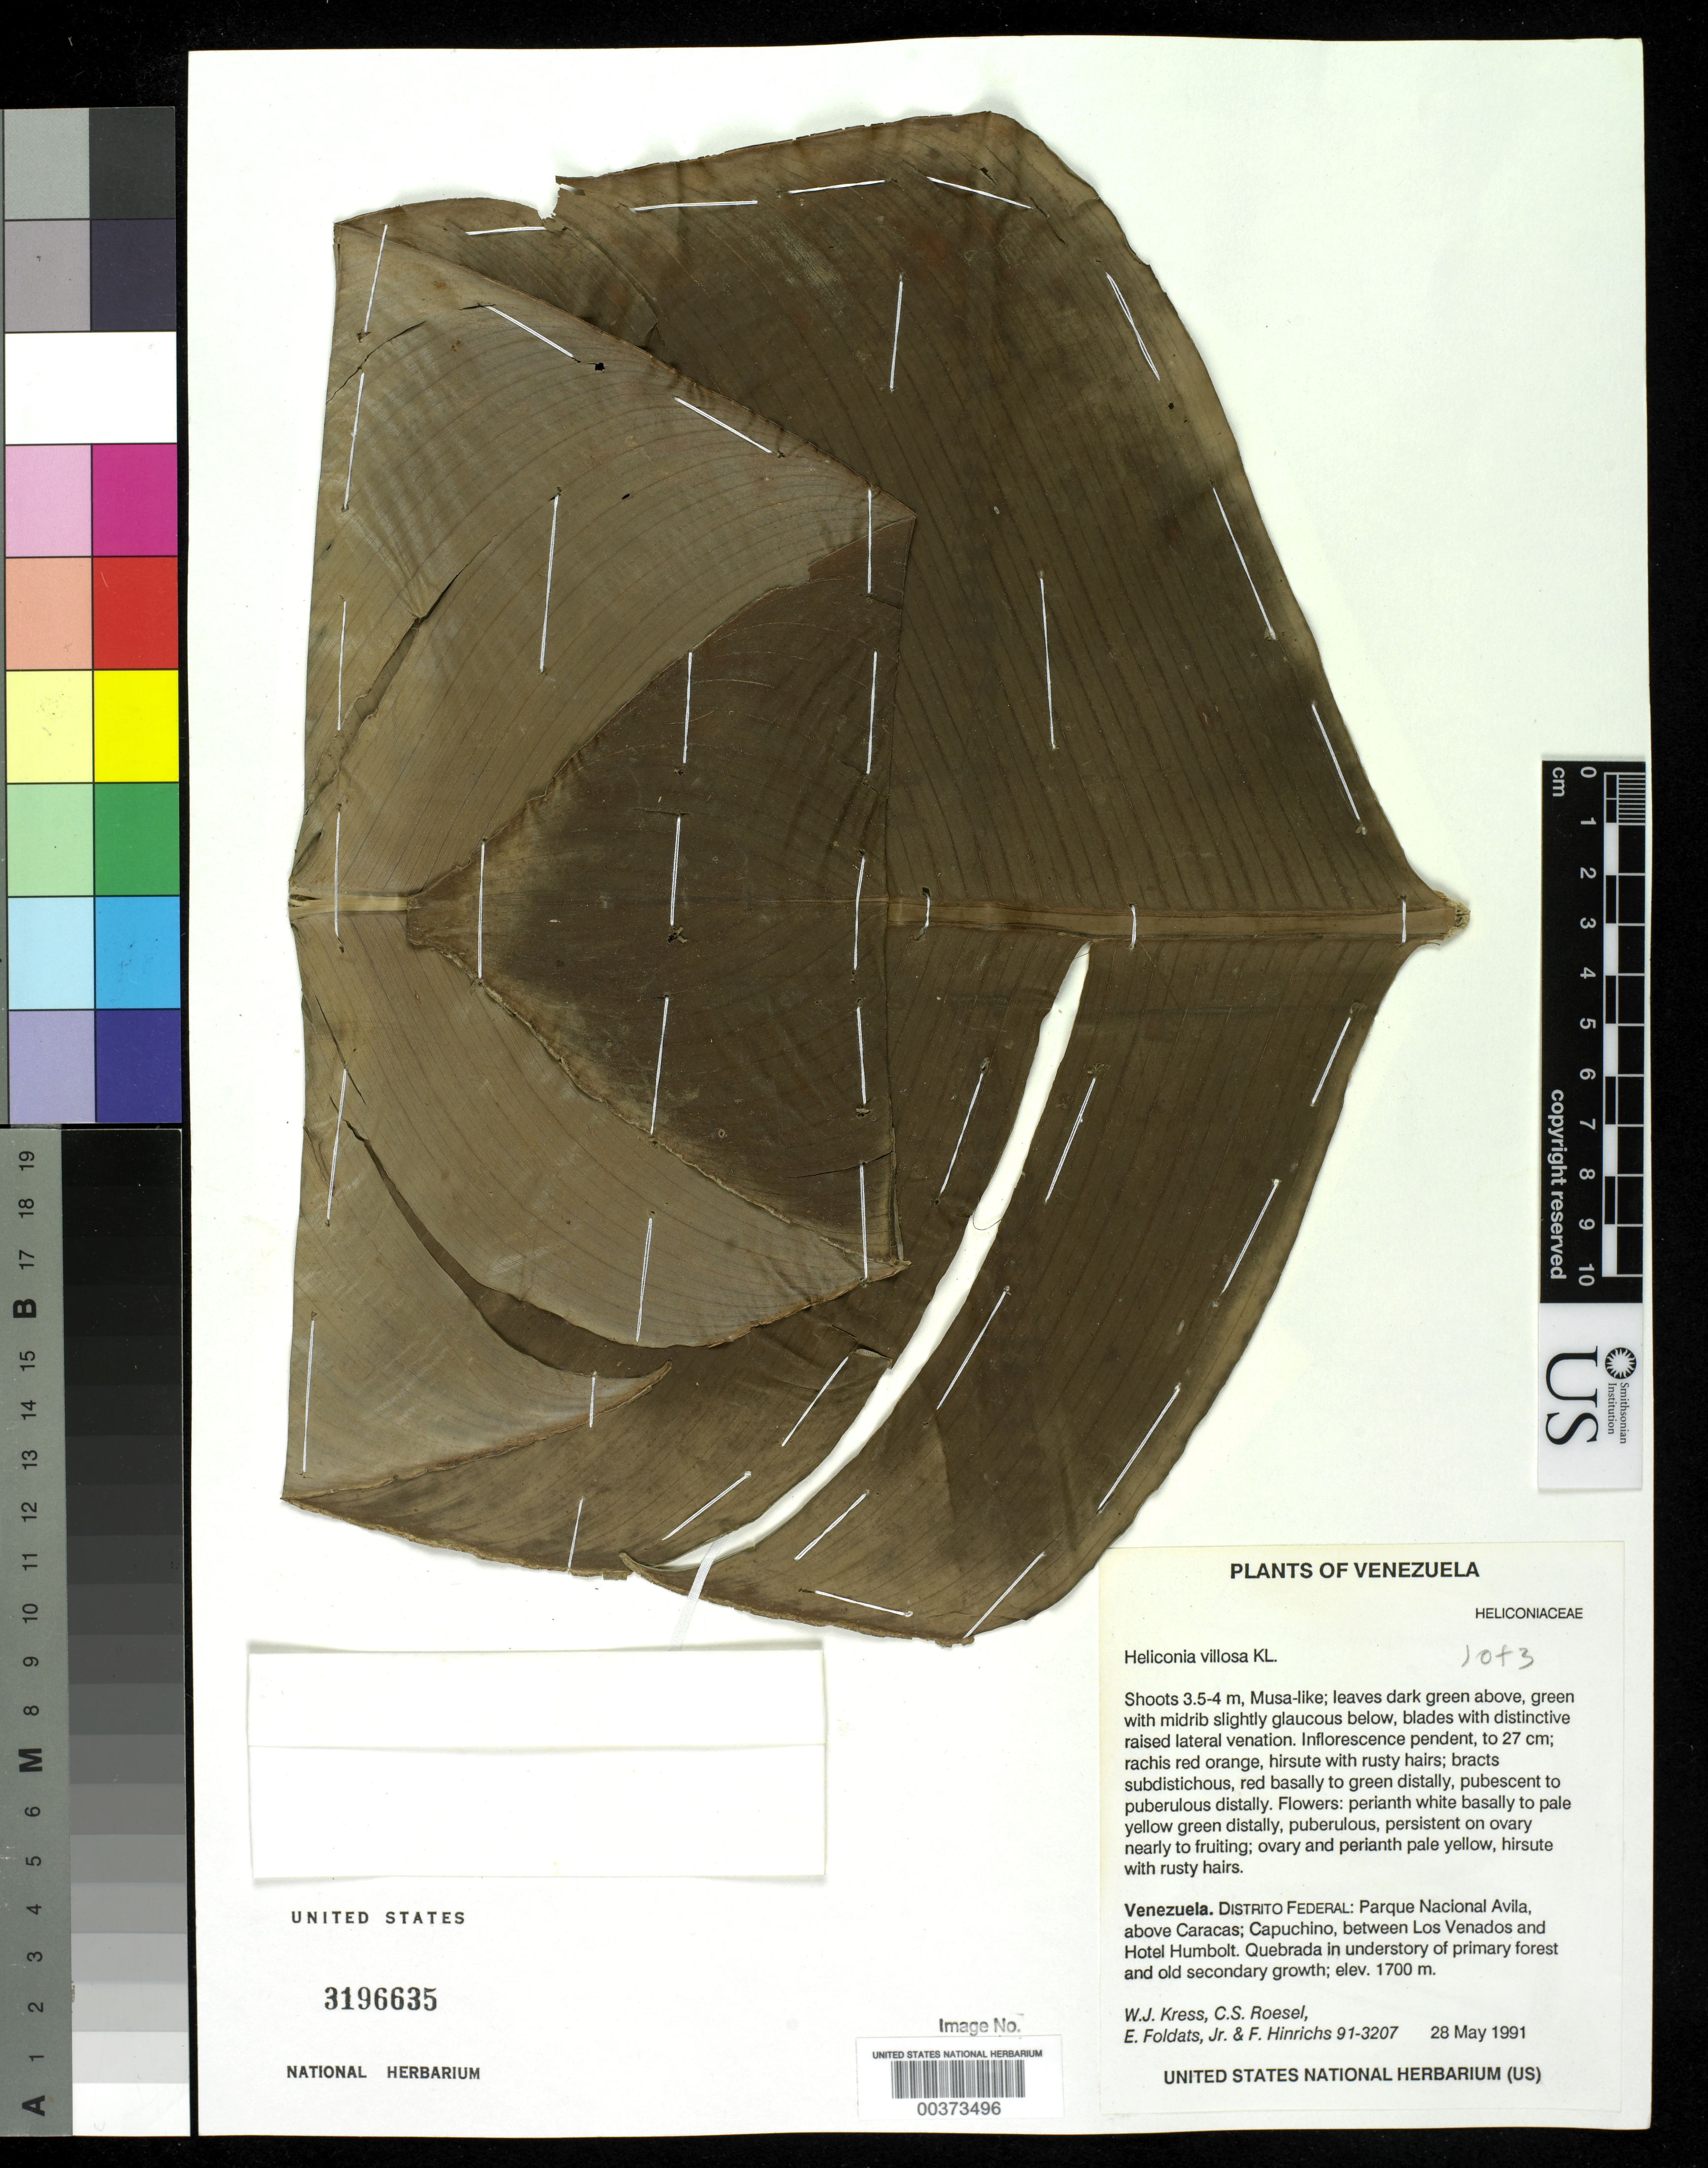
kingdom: Plantae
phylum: Tracheophyta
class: Liliopsida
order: Zingiberales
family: Heliconiaceae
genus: Heliconia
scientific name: Heliconia villosa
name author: Klotzsch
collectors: W. J. Kress, C. S. Roesel, E. Foldats & F. Hinrichs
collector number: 91-3207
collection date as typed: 28 May 1991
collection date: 1991-05-28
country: Venezuela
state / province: Distrito Federal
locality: Parque nacional avila, above caracas; capuchino, between los venados and hotel humbolt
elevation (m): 1700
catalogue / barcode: US 3196635